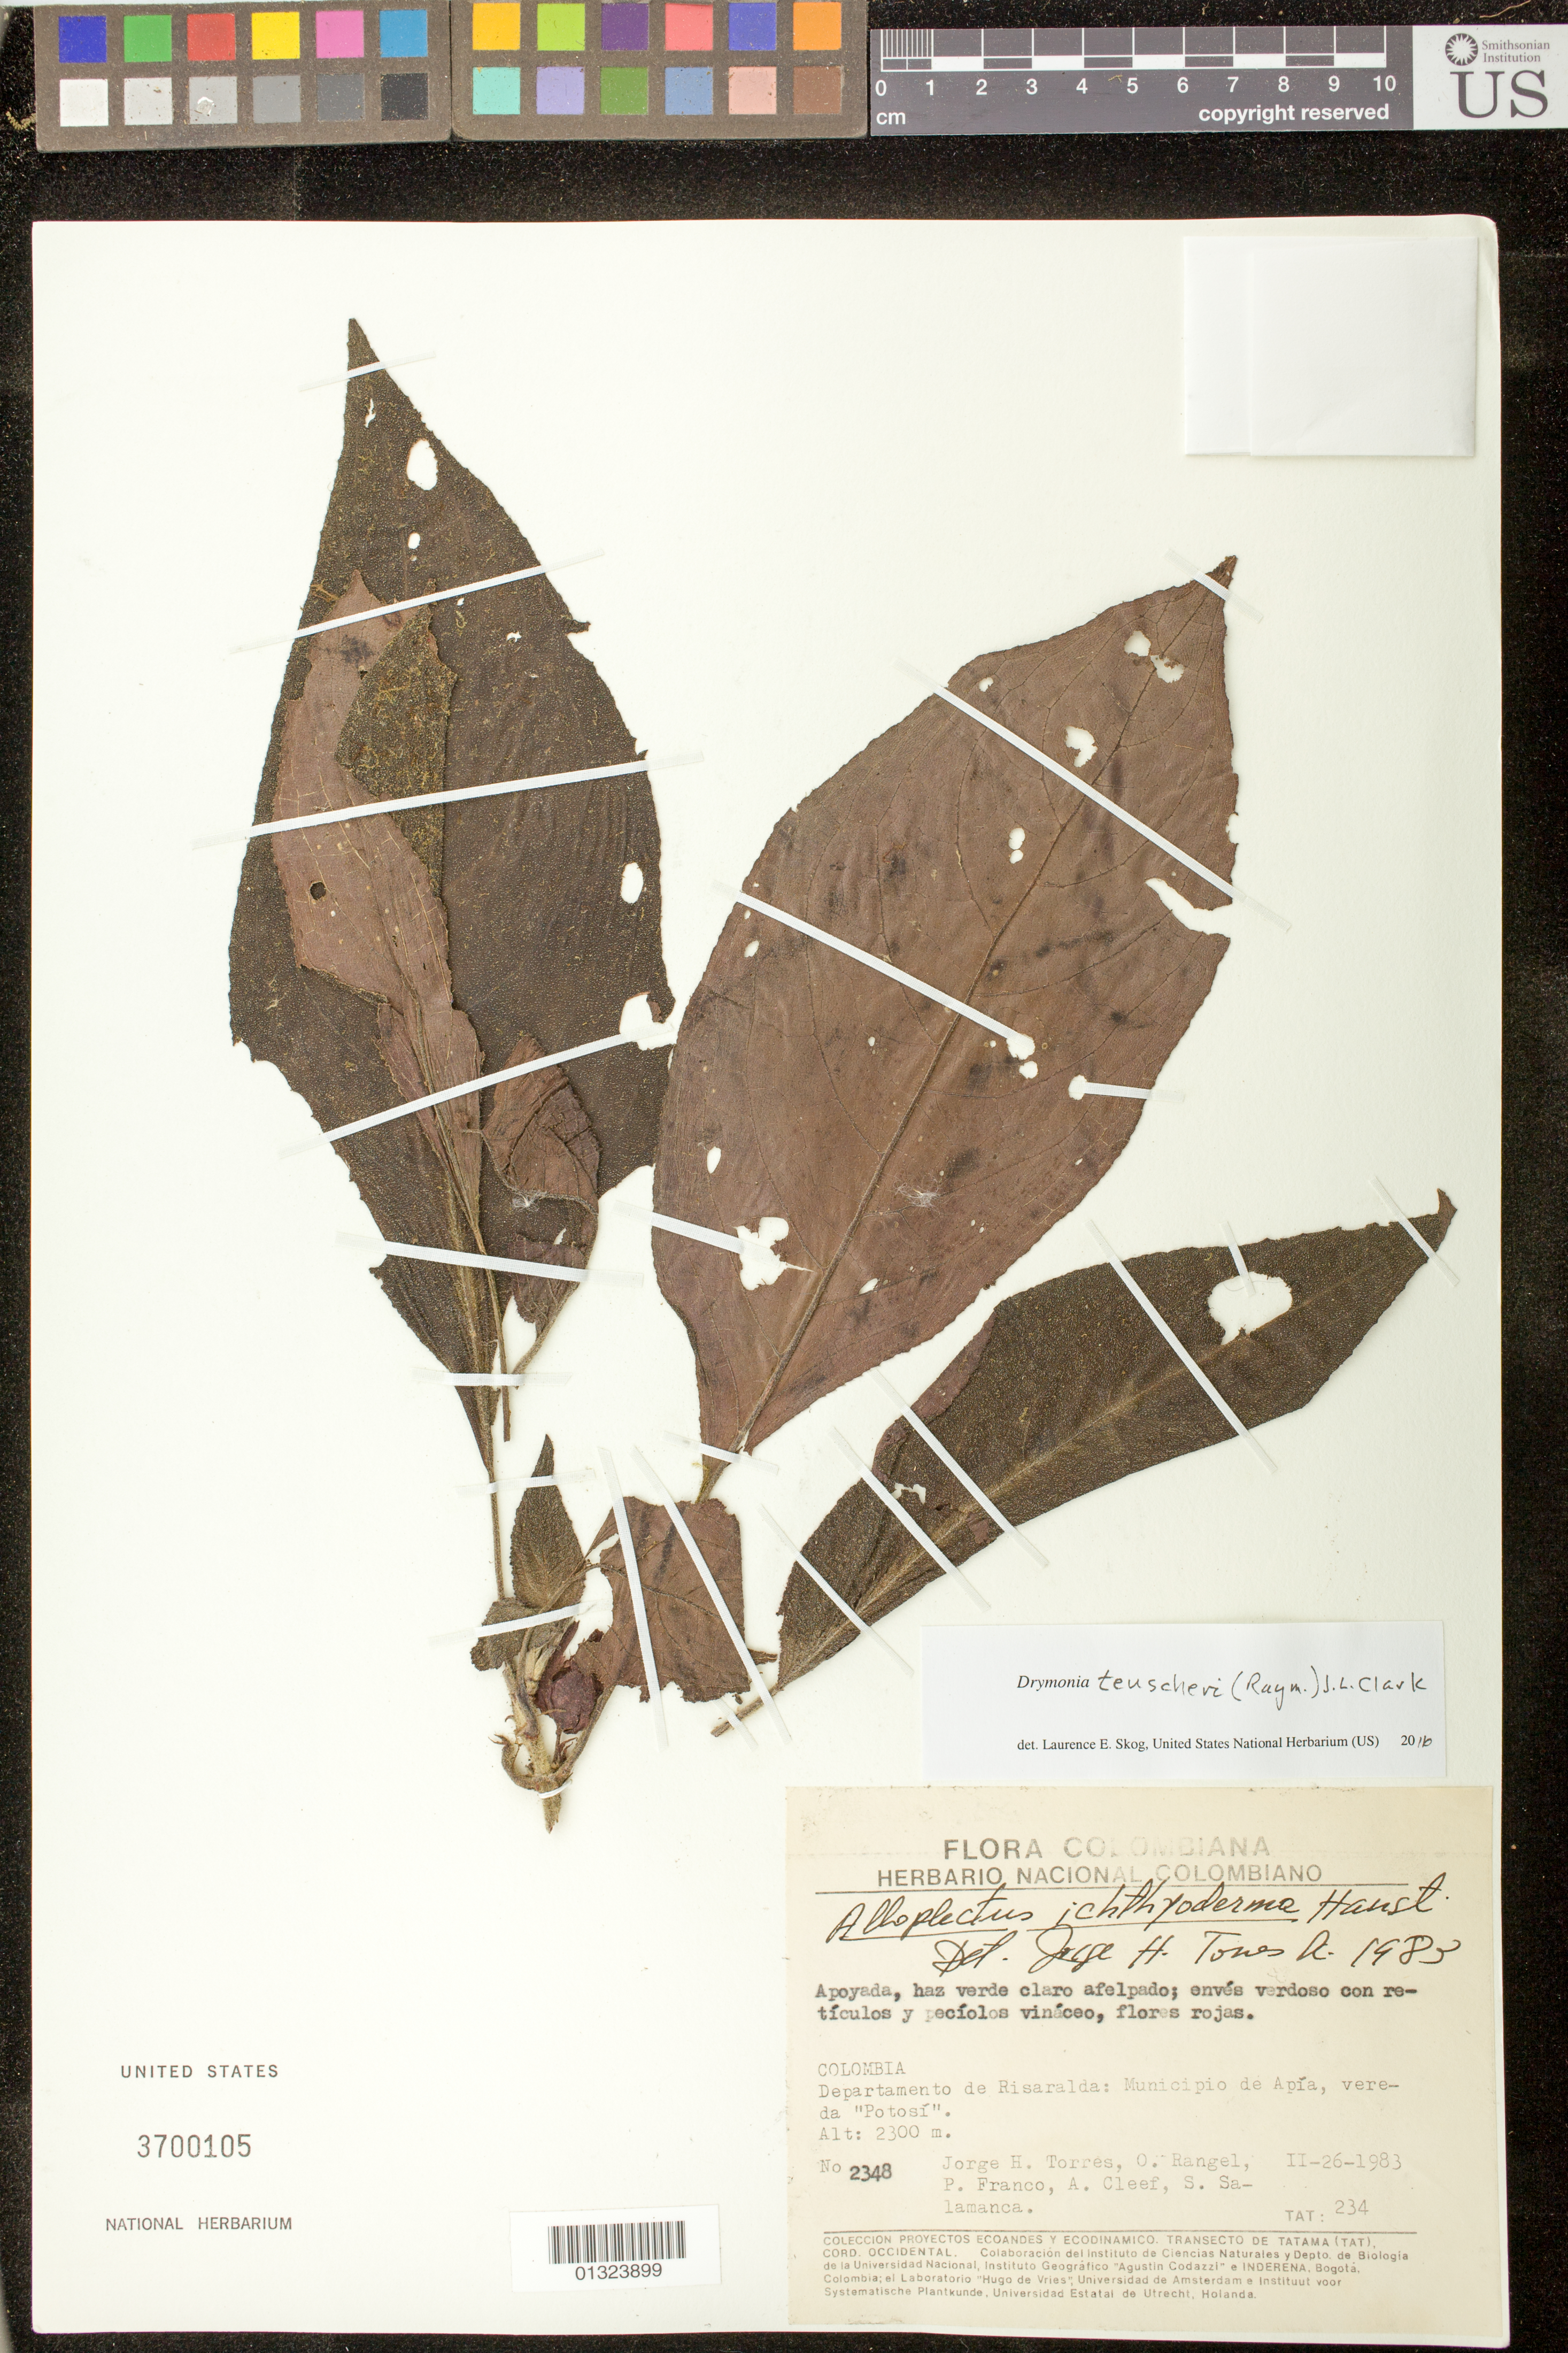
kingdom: Plantae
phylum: Tracheophyta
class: Magnoliopsida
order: Lamiales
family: Gesneriaceae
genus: Drymonia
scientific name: Drymonia teuscheri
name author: (Raymond) J.L. Clark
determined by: Skog, Laurence E.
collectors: J. H. Torres, J. O. Rangel Ch., P. Franco, A. M. Cleef & S. Salamanca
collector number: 2348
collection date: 1983-02-26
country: Colombia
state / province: Risaralda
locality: Municipality of Apia, vereda "Potosi"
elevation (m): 2300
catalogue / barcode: US 3700105